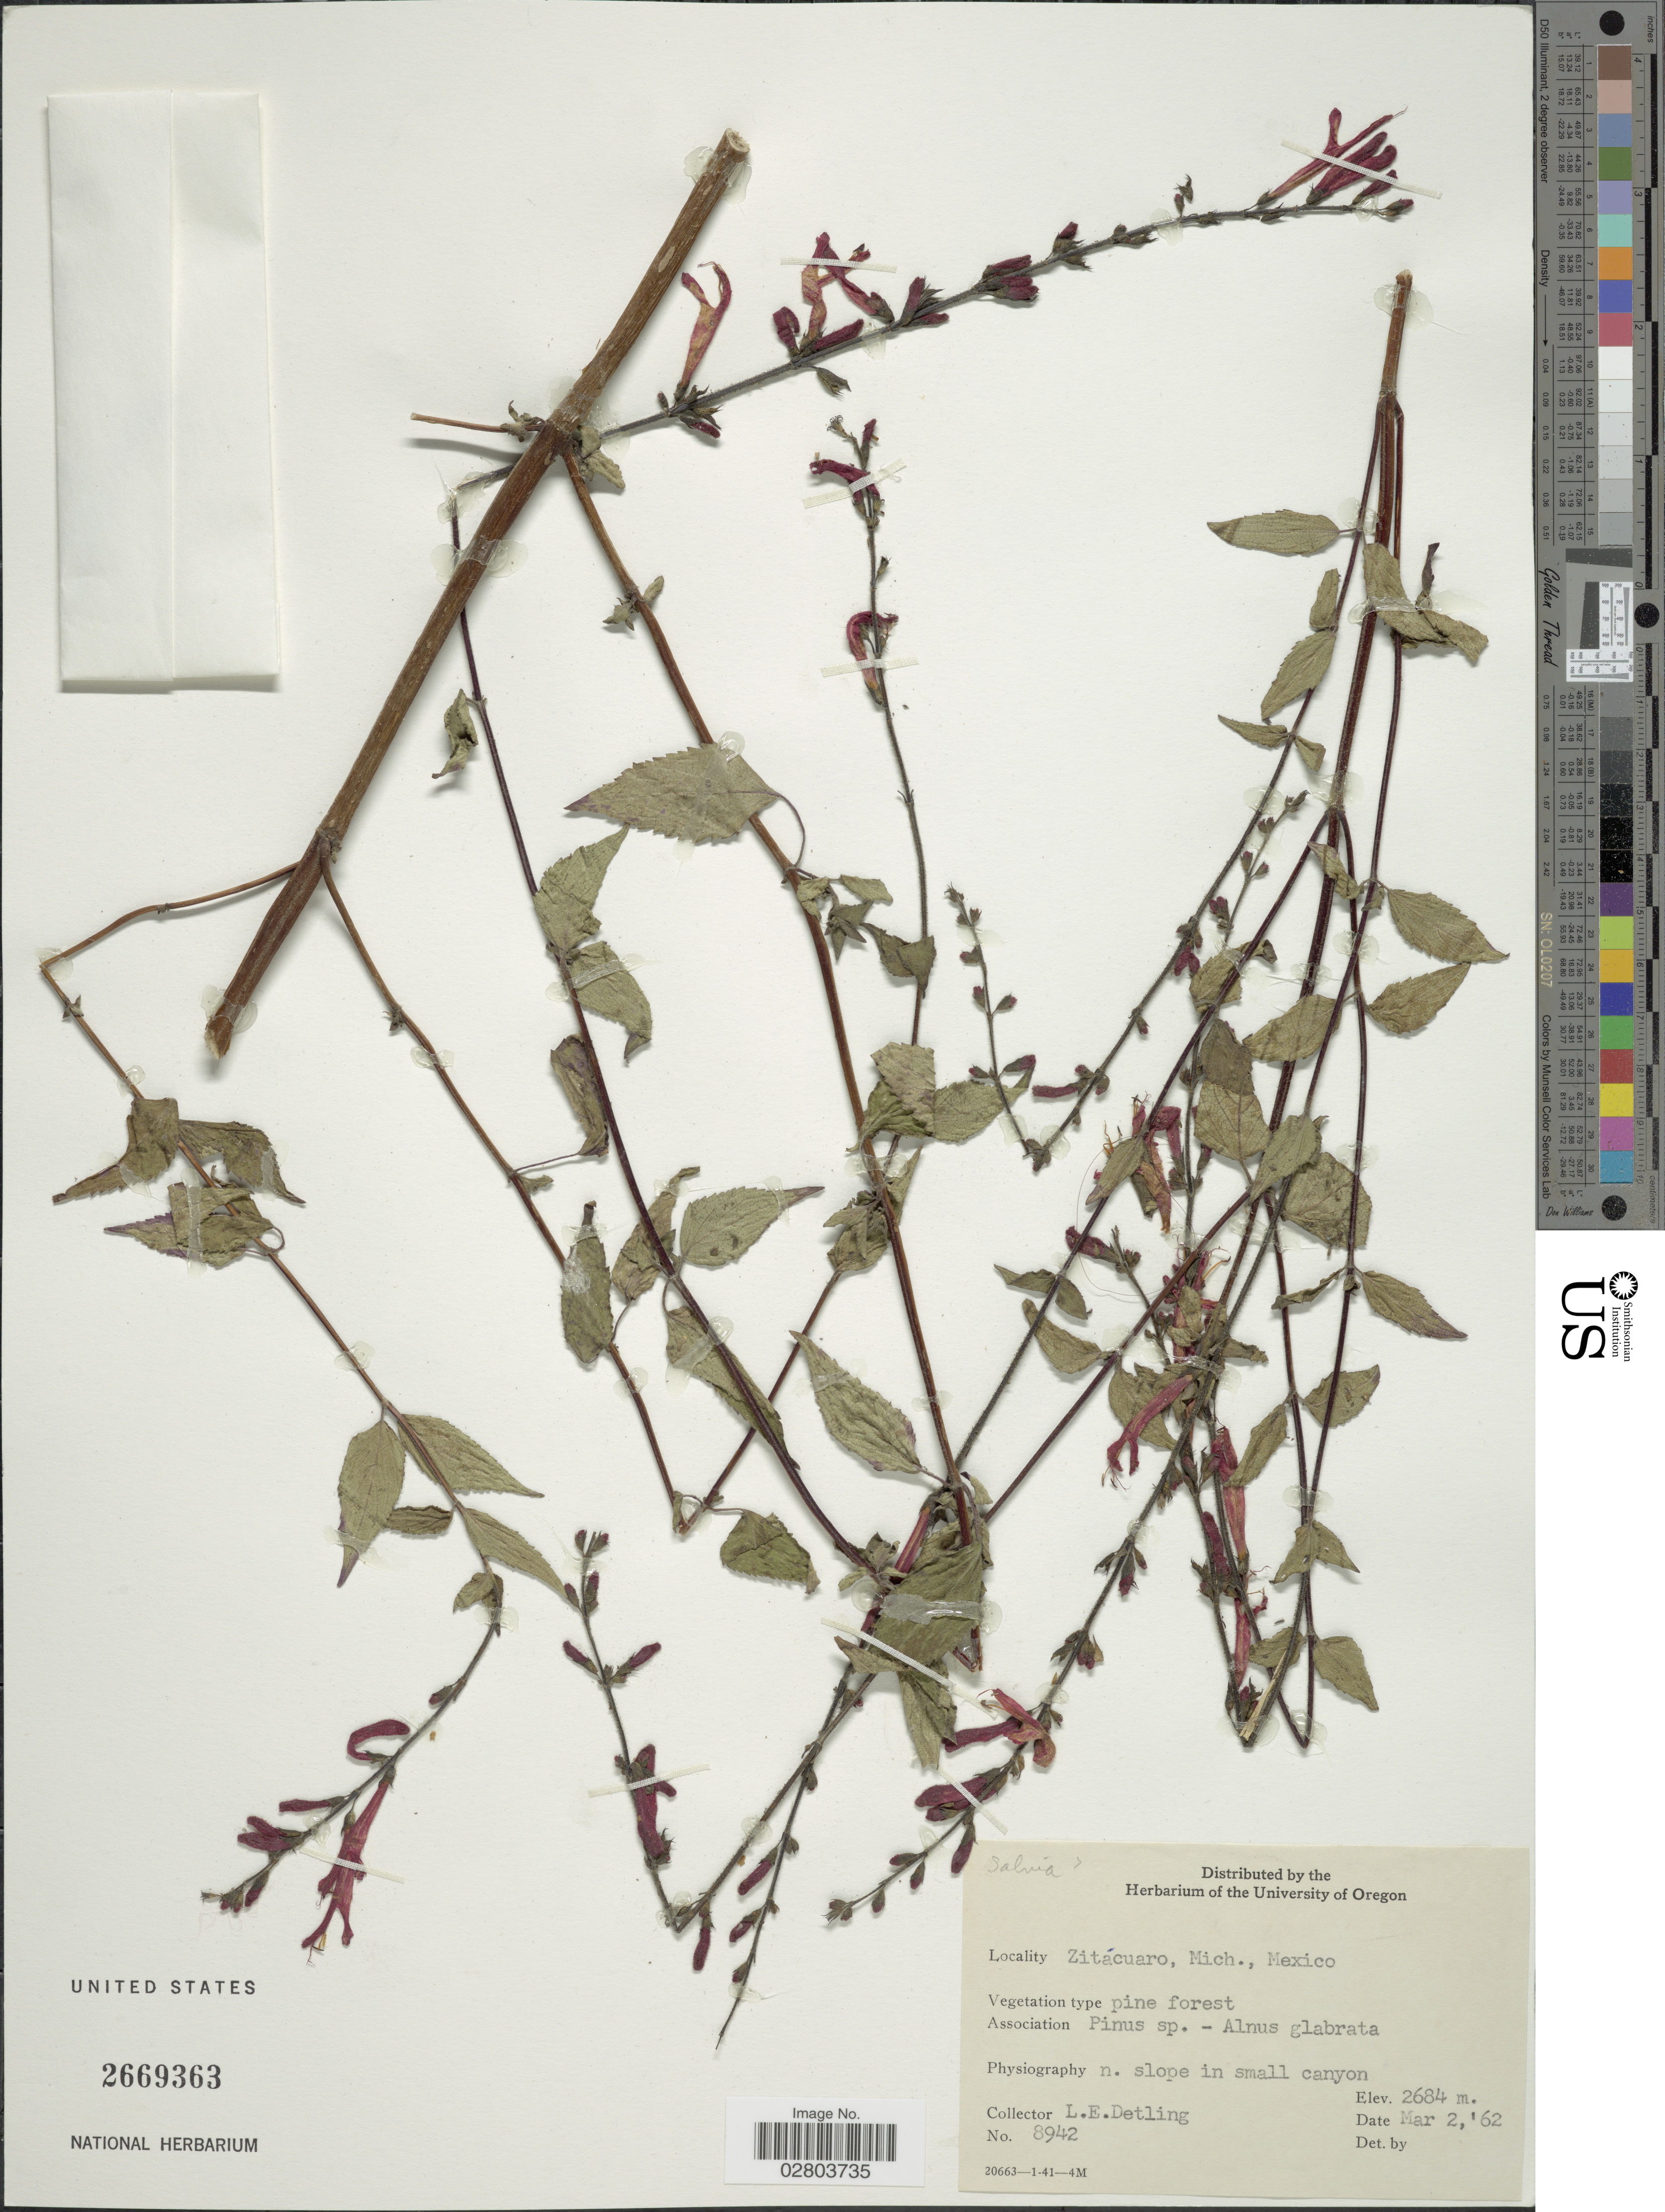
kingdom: Plantae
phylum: Tracheophyta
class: Magnoliopsida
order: Lamiales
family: Lamiaceae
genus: Salvia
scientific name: Salvia sp.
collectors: L. E. Detling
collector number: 8942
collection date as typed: Transcribed d/m/y: 2/3/62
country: Mexico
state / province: Michoacán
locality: Zitácuaro, Mich., Mexico.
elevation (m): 2684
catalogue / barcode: US 2669363